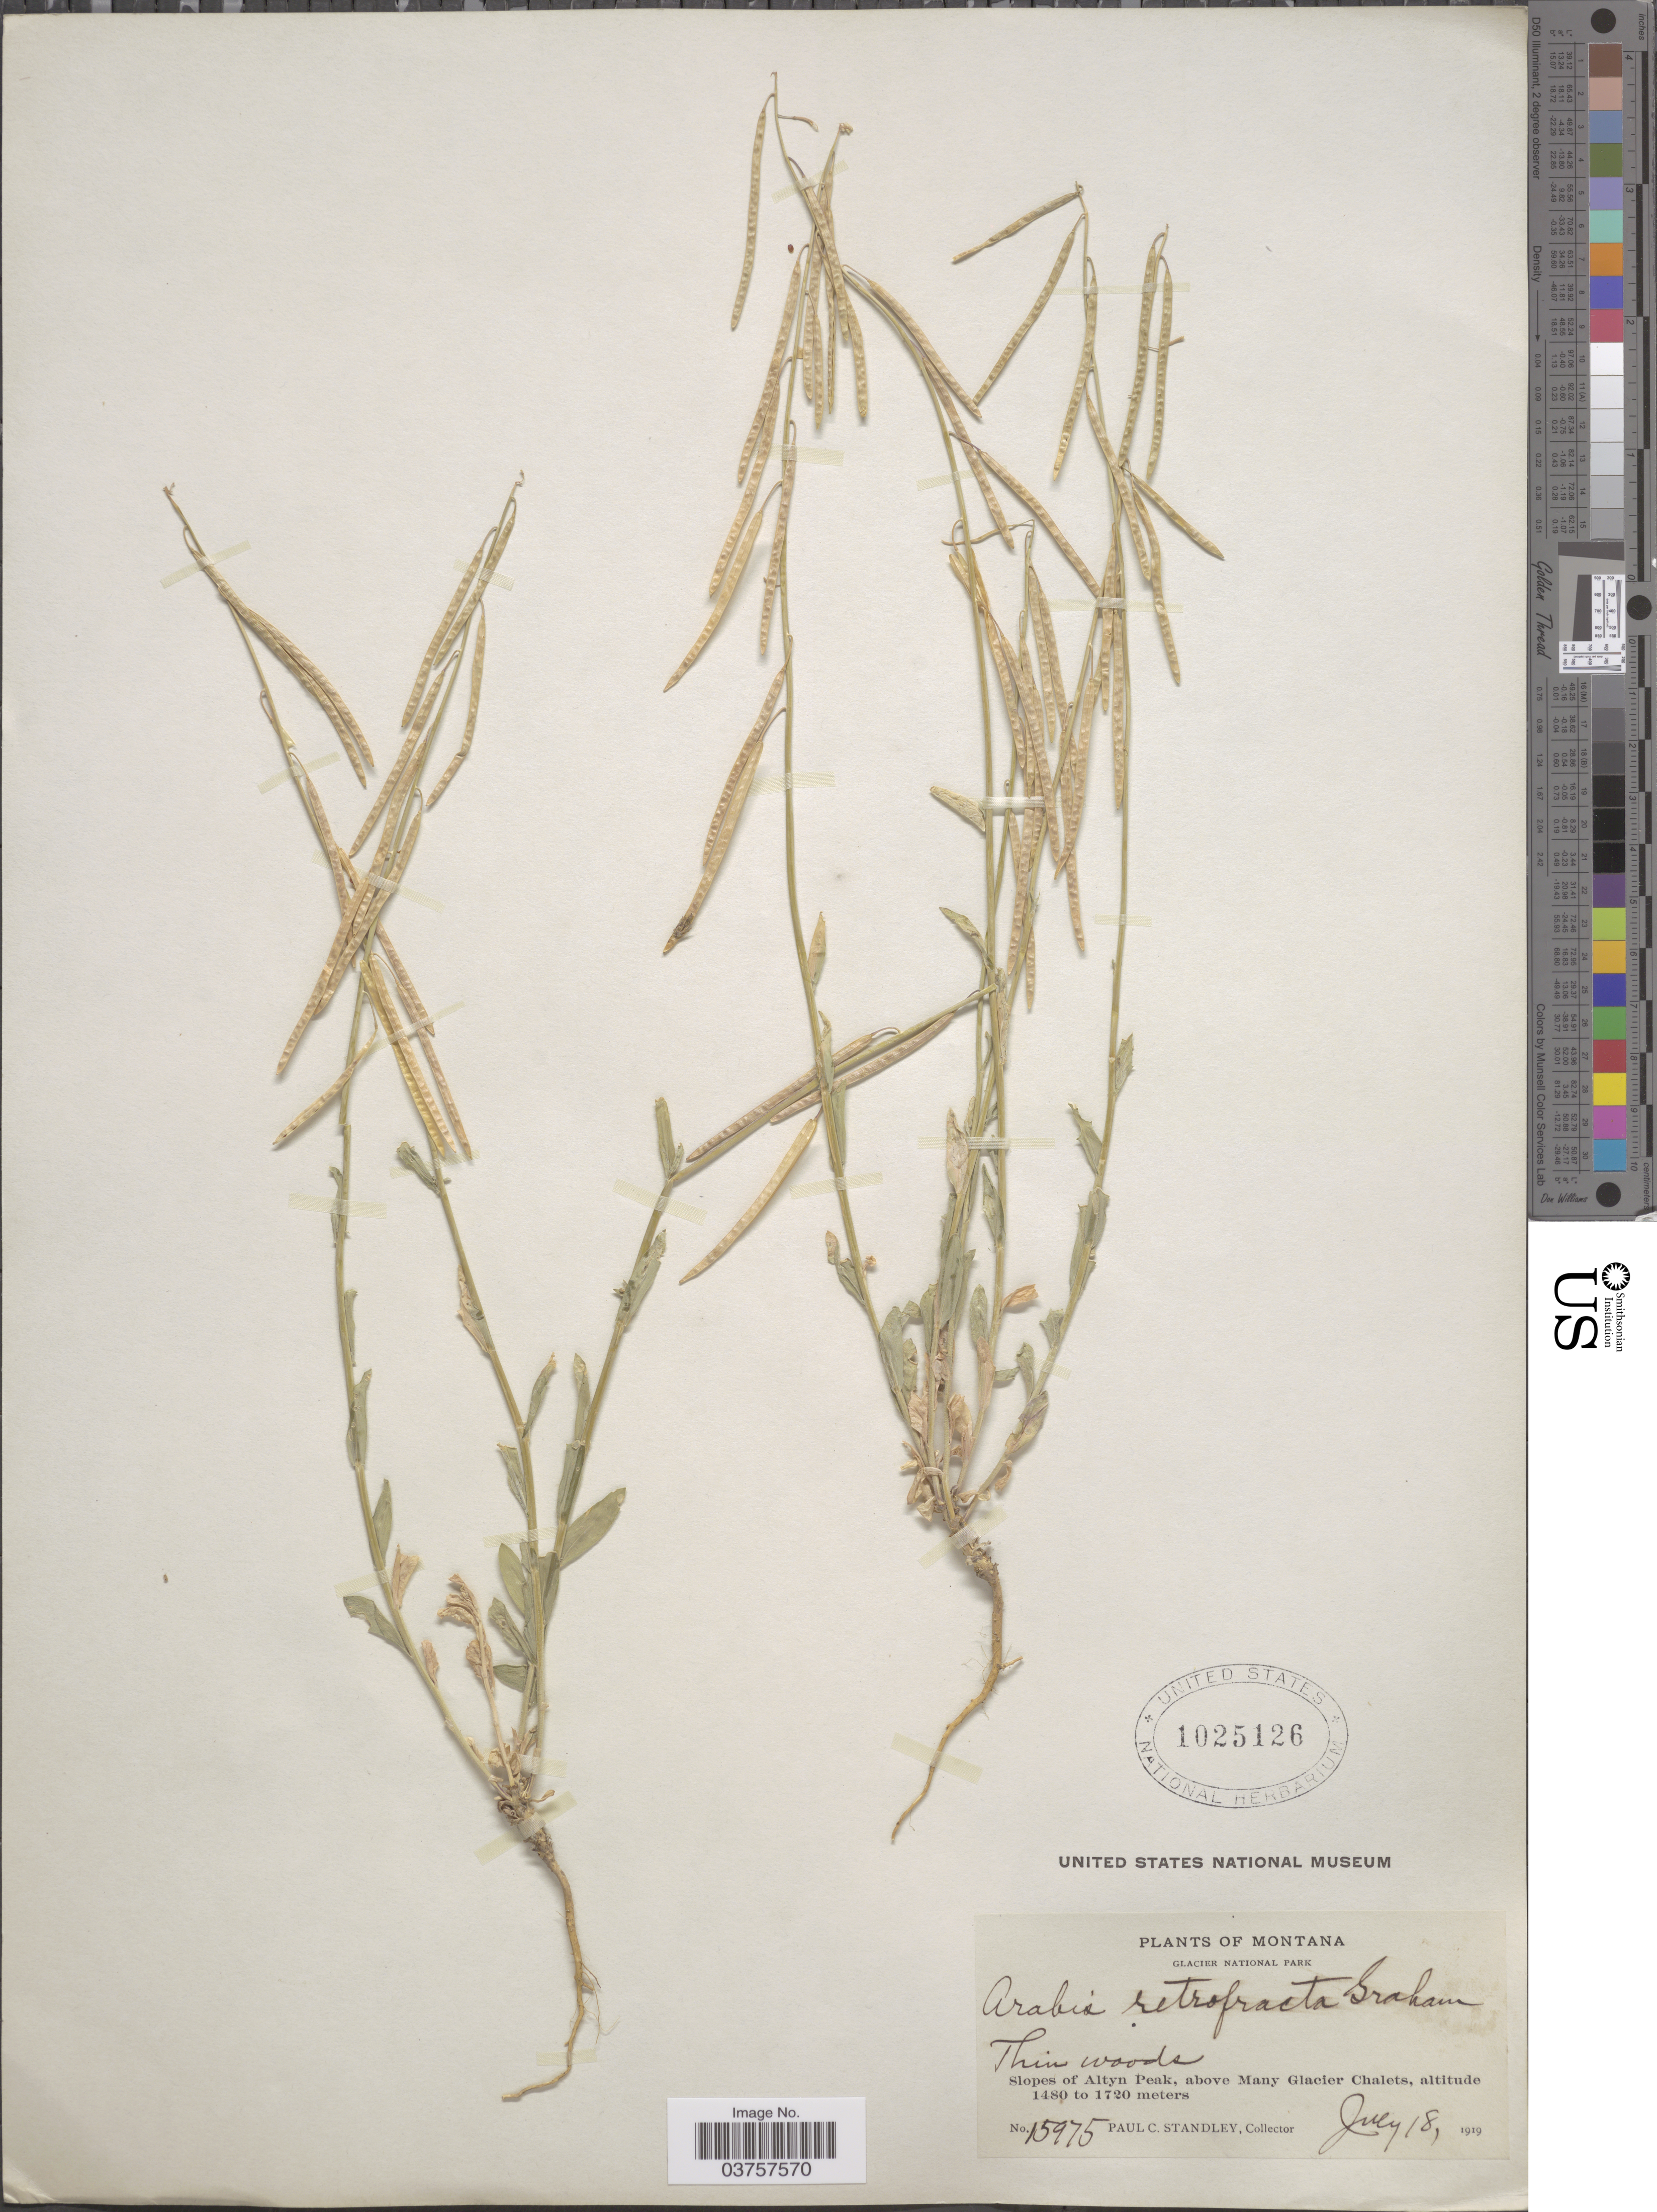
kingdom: Plantae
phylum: Tracheophyta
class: Magnoliopsida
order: Brassicales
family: Brassicaceae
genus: Arabis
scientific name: Arabis holboellii var. retrofracta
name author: Rydb.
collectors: P. C. Standley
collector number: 15975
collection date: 1919-07-18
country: United States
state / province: Montana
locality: Glacier National Park. Slopes of Altyn Peak, above Many Glacier Chalets.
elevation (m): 1480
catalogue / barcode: US 1025126